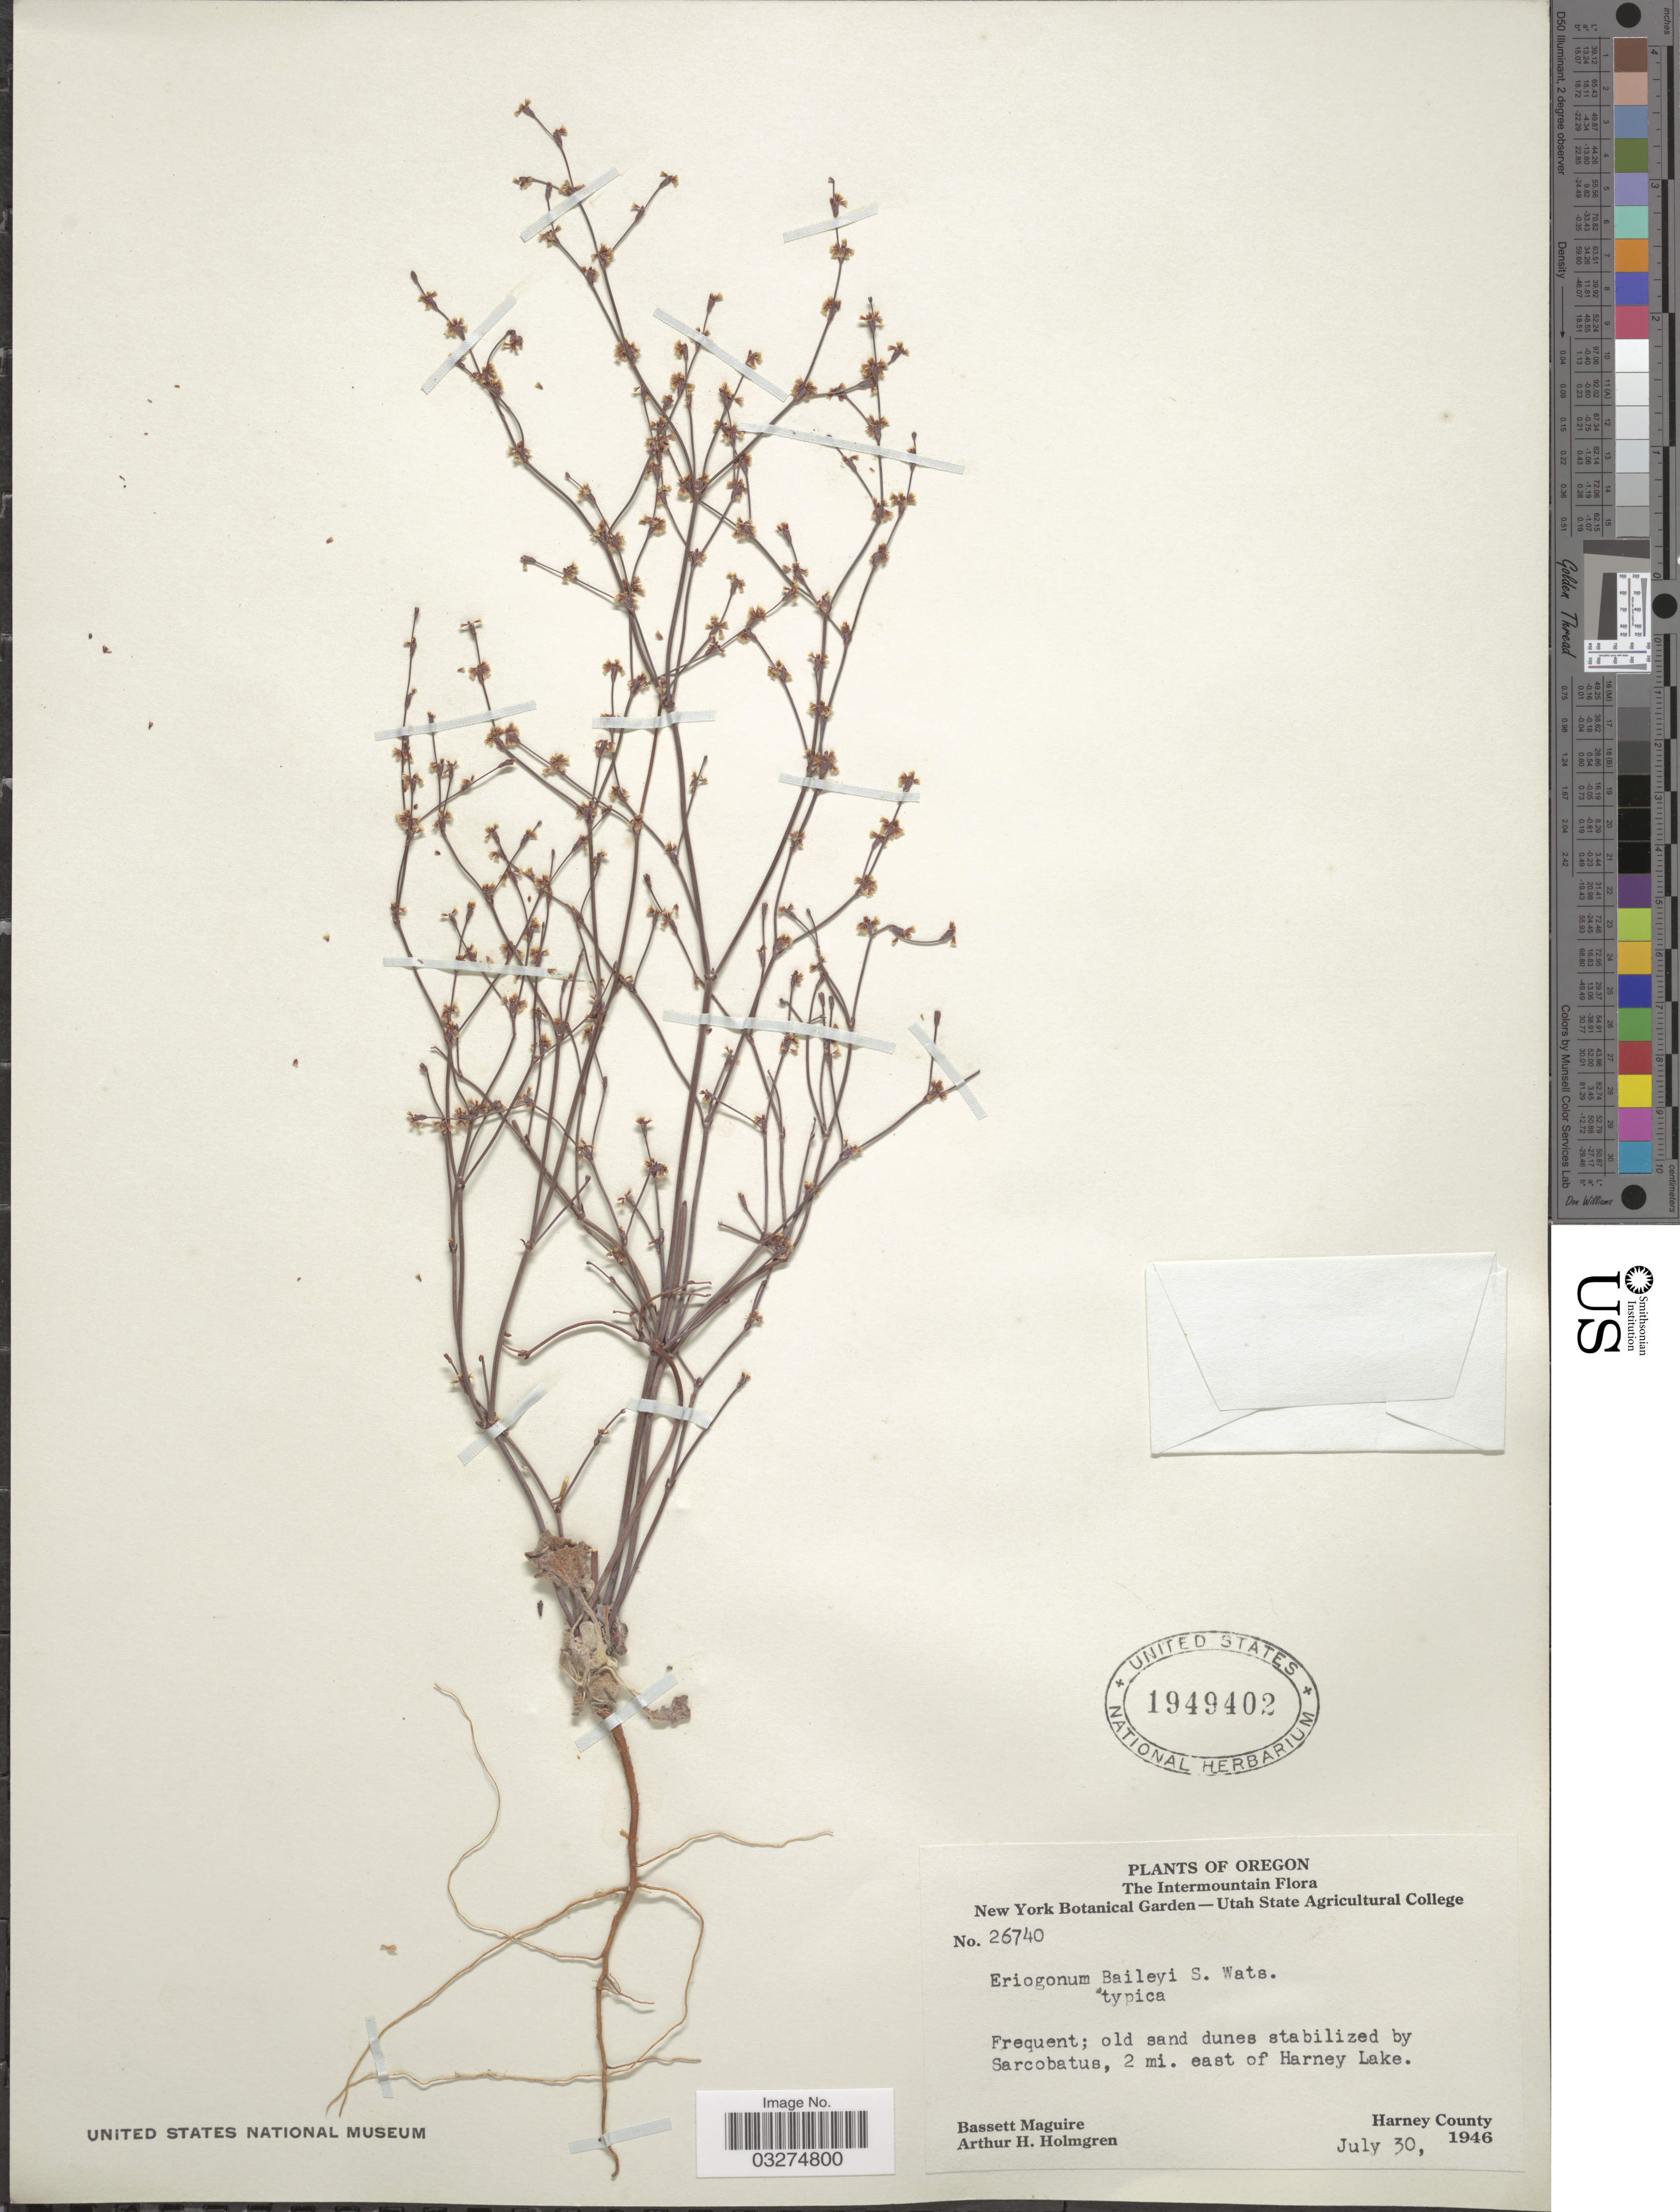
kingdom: Plantae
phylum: Tracheophyta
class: Magnoliopsida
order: Caryophyllales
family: Polygonaceae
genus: Eriogonum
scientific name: Eriogonum baileyi var. baileyi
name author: S. Watson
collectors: B. Maguire & A. H. Holmgren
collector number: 26740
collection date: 1946-07-30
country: United States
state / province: Oregon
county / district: Harney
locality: The Intermountain. 2 mi. east of Harney Lake. Harney County.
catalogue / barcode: US 1949402